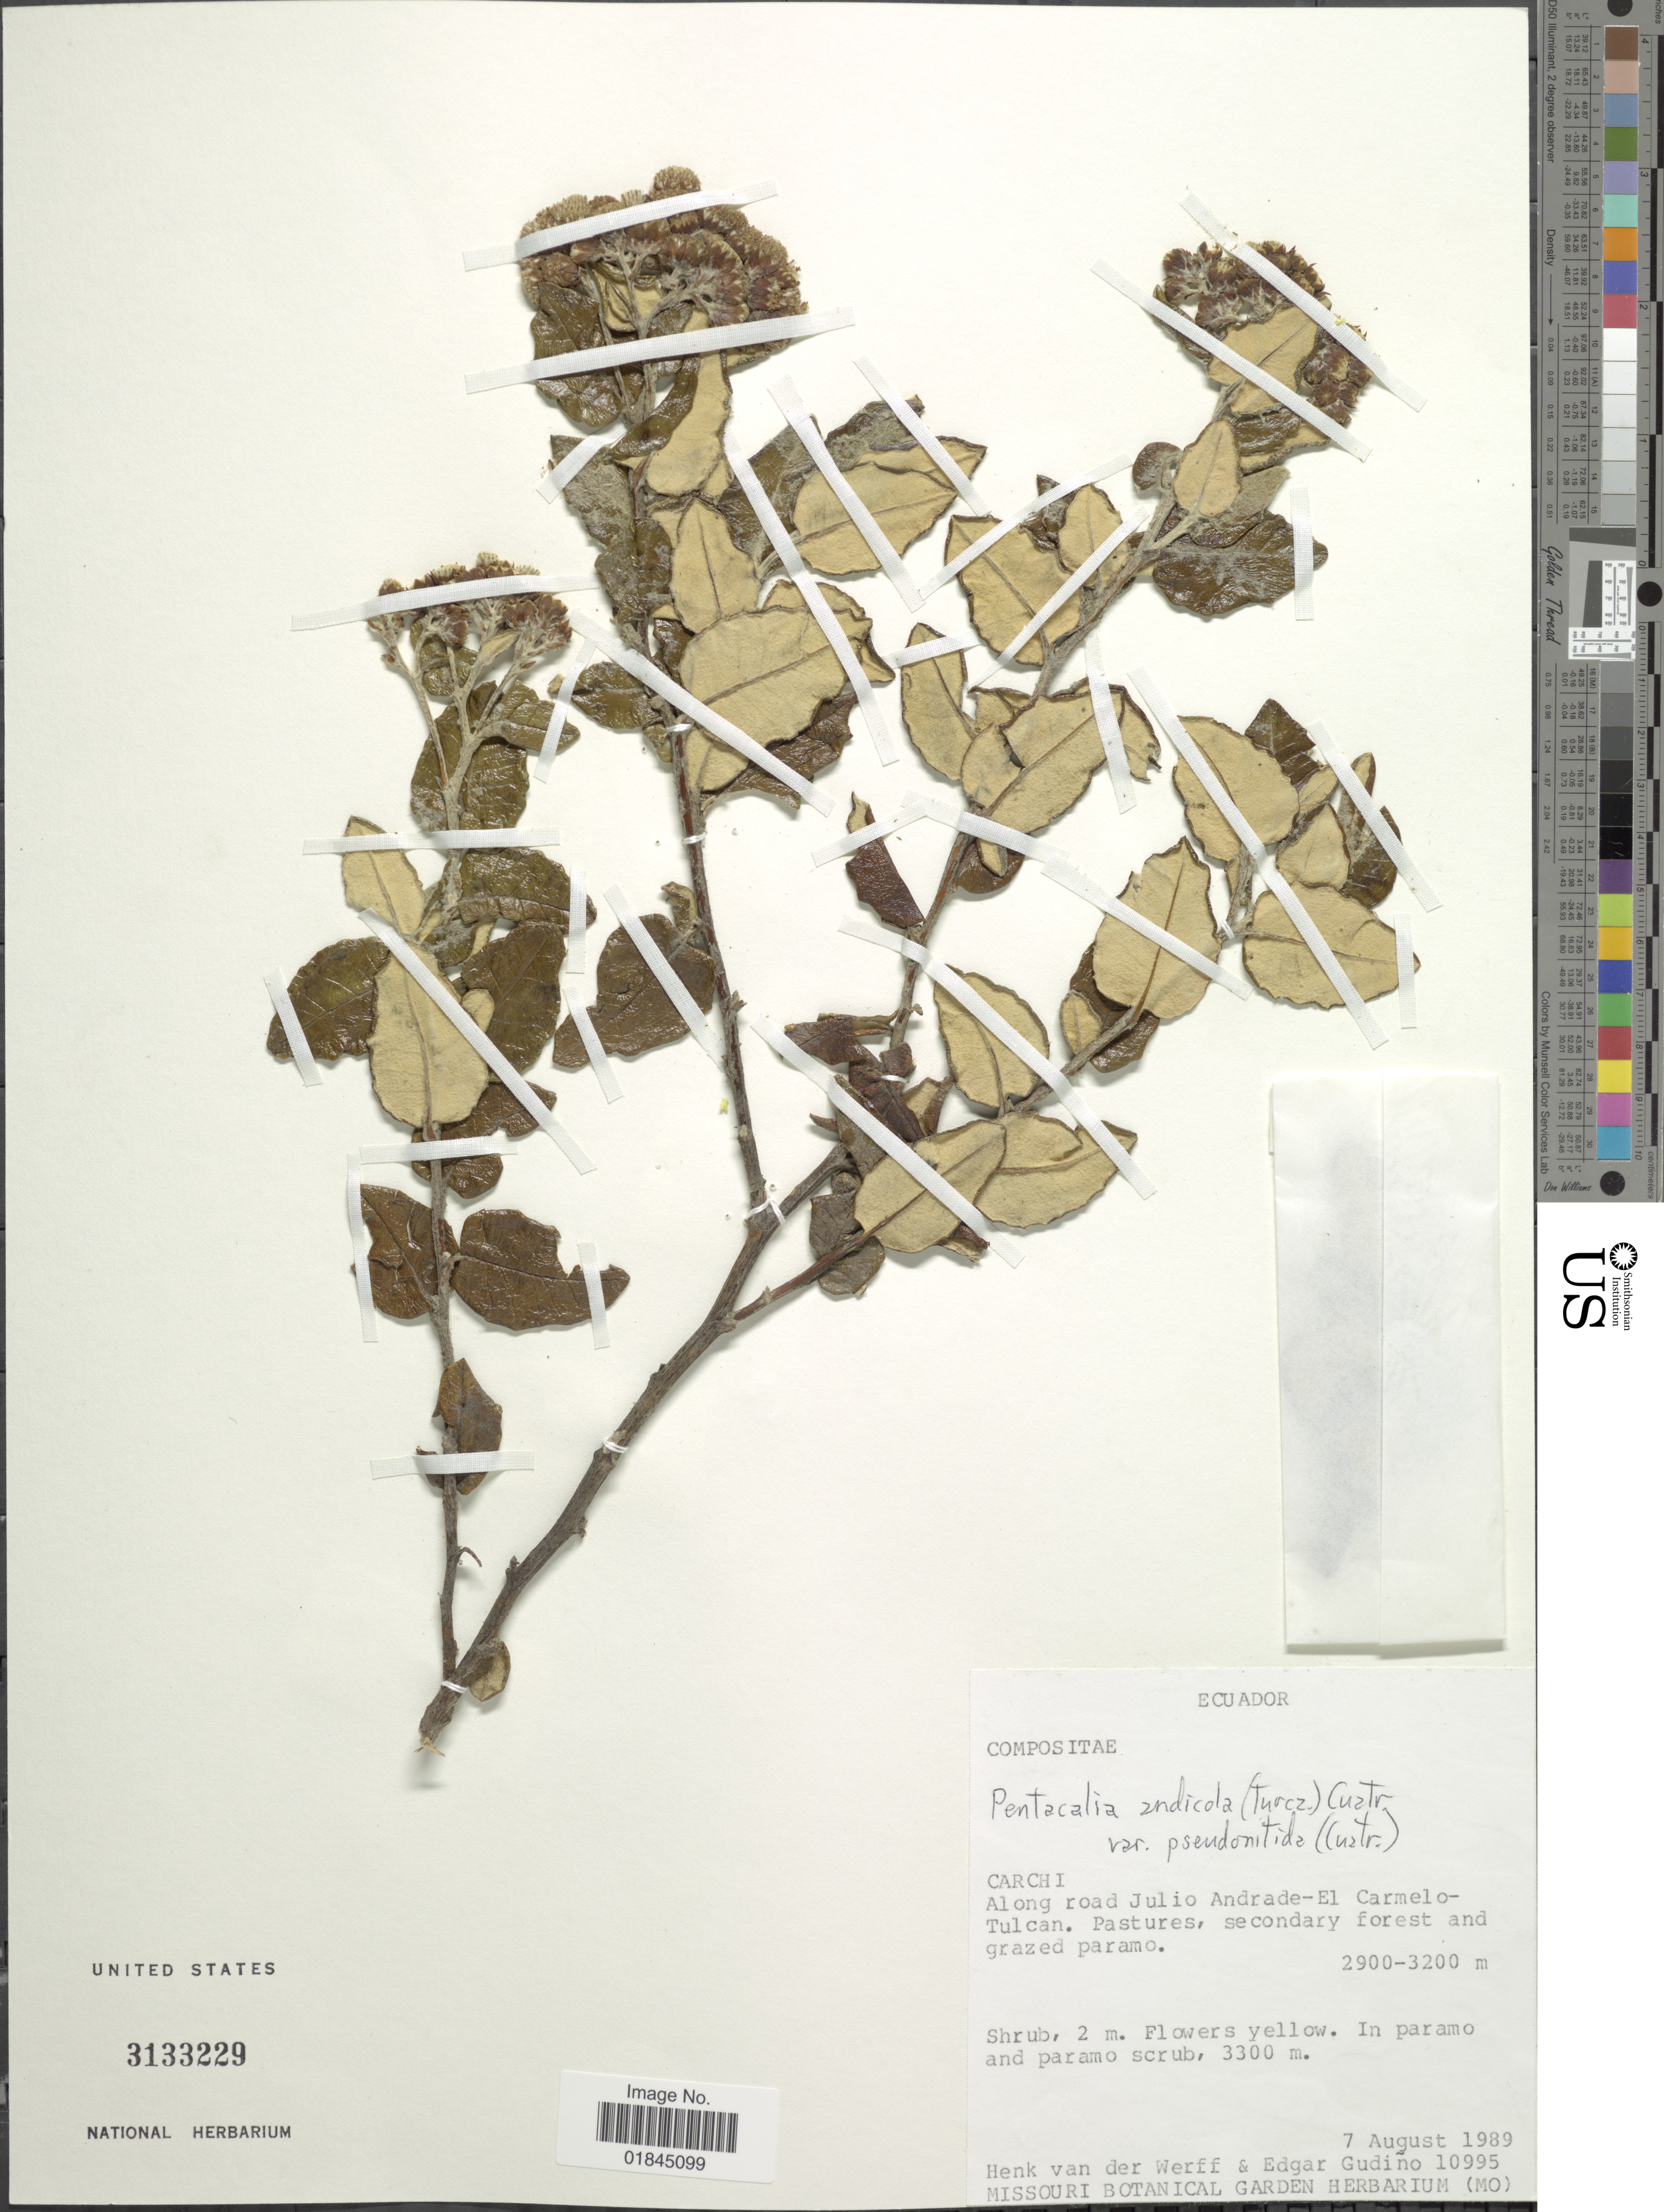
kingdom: Plantae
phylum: Tracheophyta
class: Magnoliopsida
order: Asterales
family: Asteraceae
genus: Pentacalia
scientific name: Pentacalia andicola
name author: (Turcz.) Cuatrec.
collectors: H. van der Werff & E. Gudiño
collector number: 10995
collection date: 1989-08-07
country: Ecuador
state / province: Carchi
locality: Along road Julio Andrade-El Carmelo Tulcan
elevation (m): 2900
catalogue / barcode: US 3133229